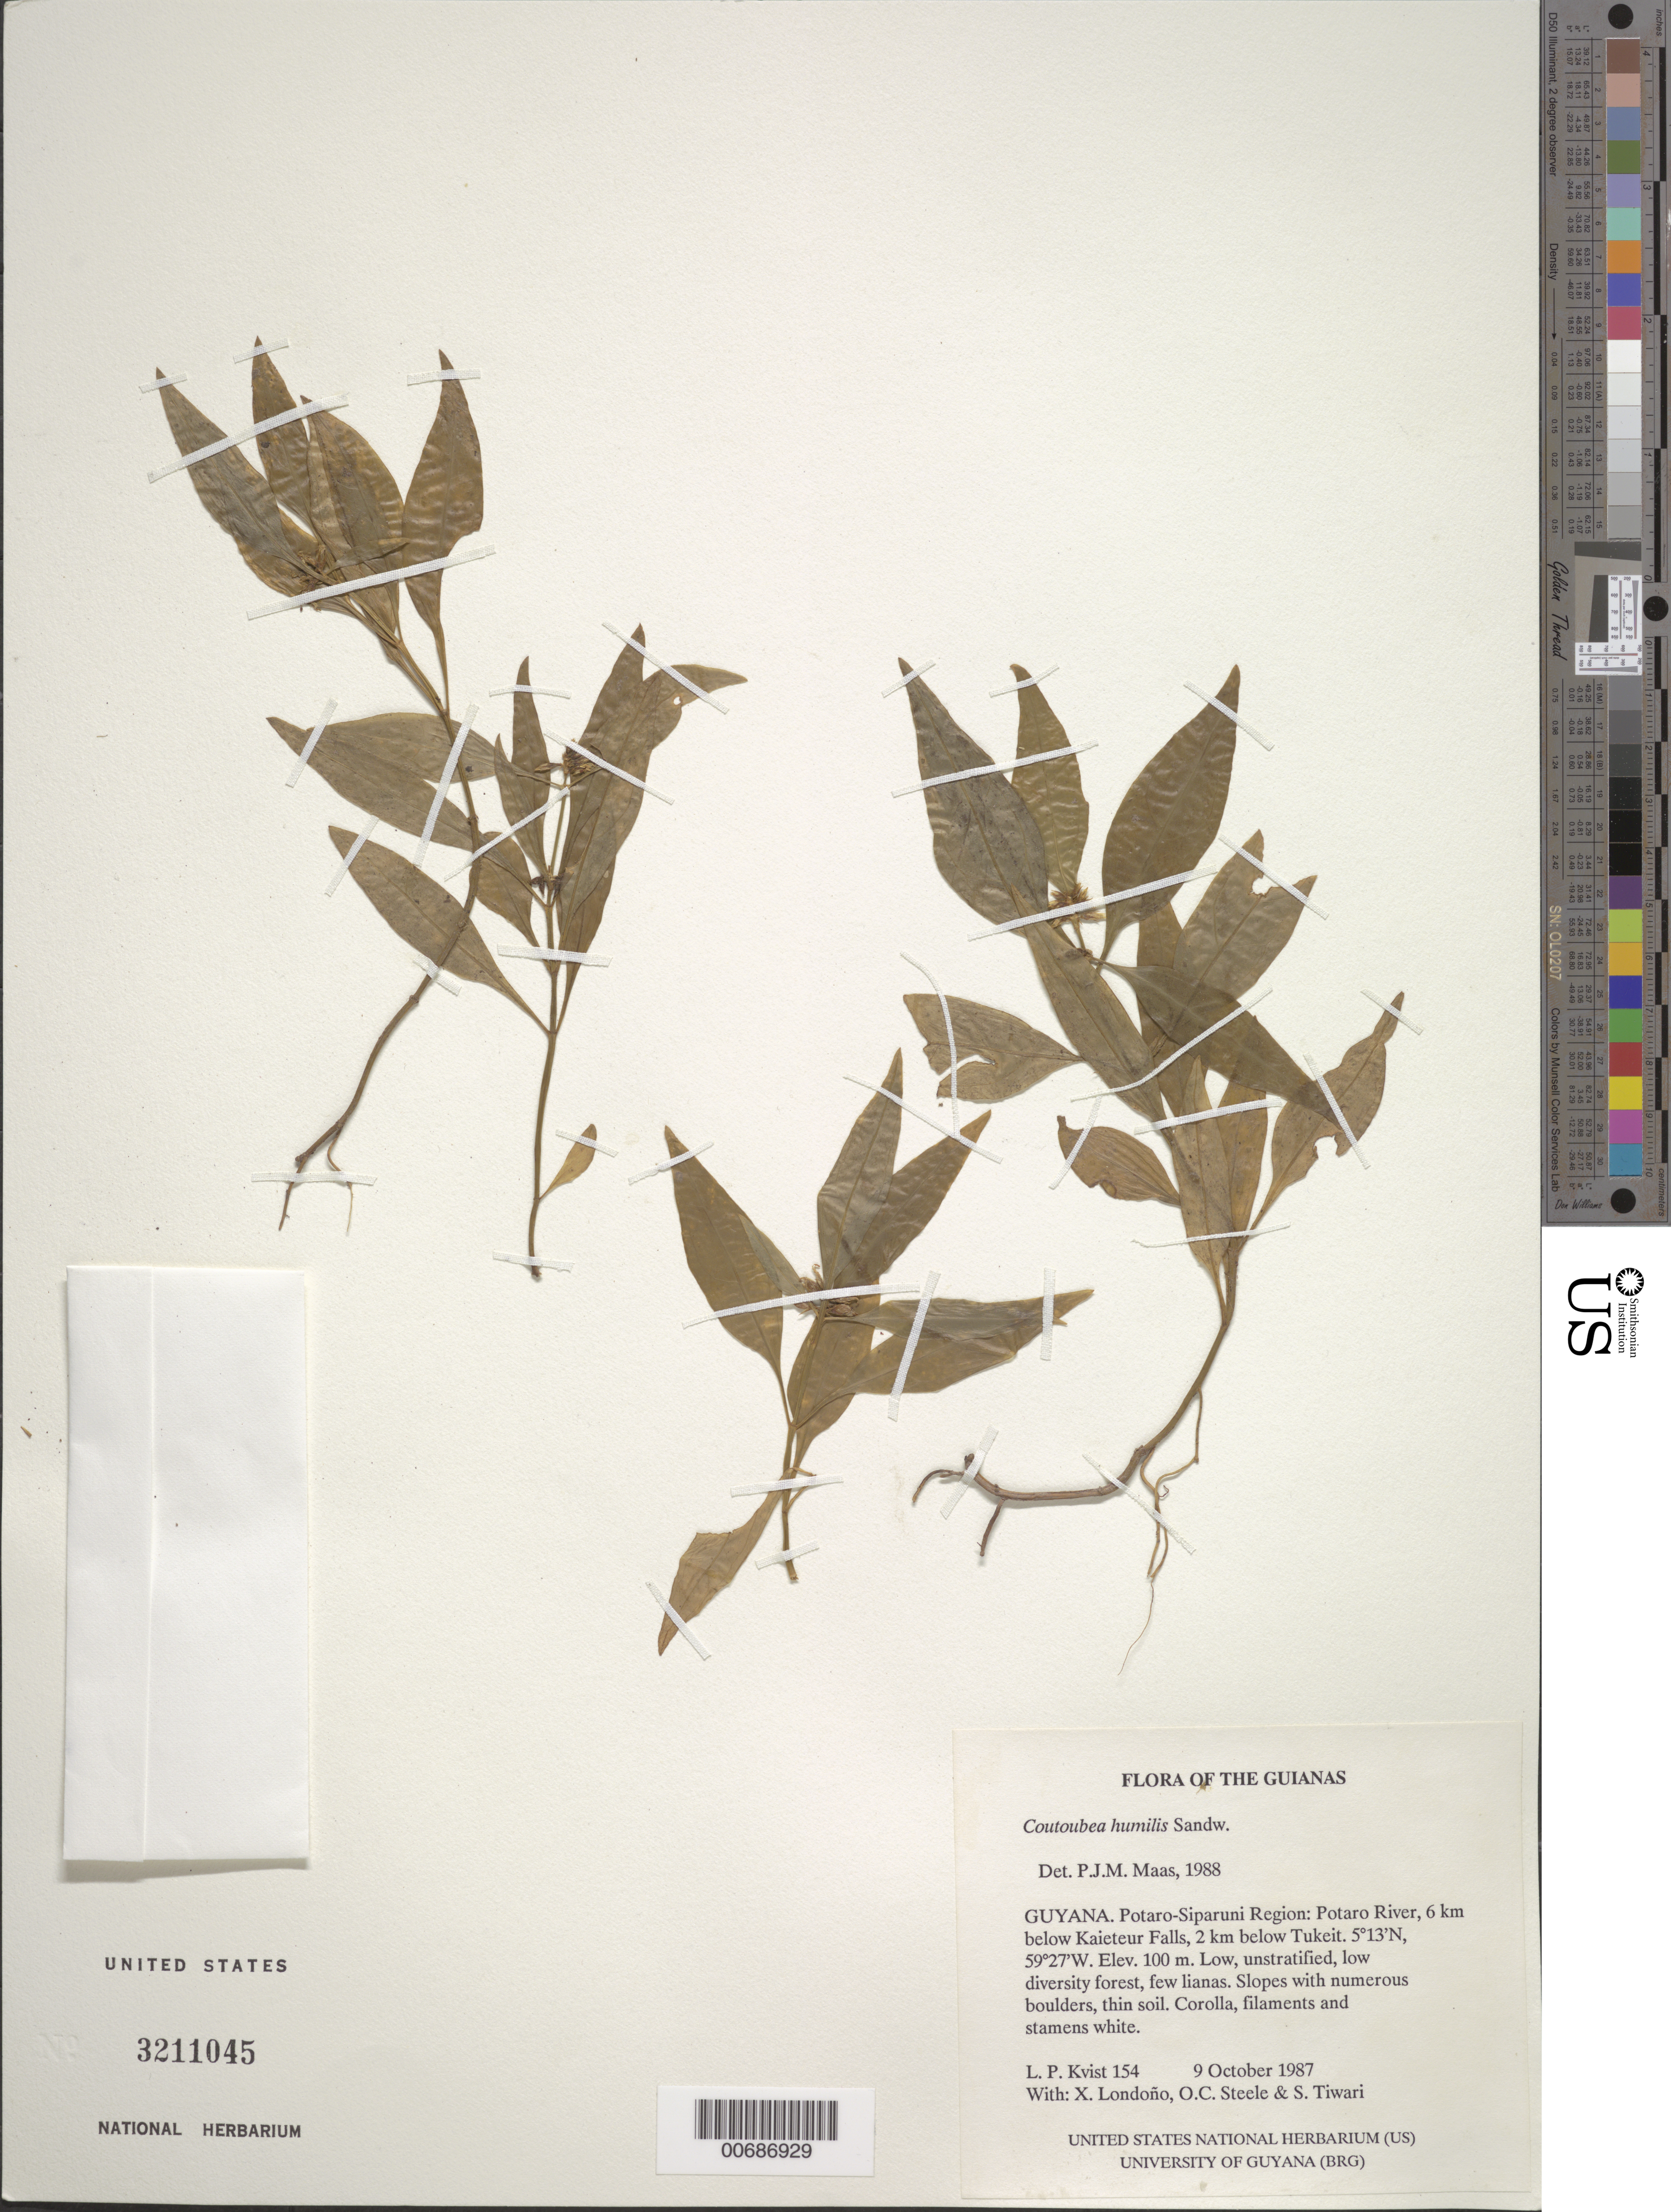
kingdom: Plantae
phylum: Tracheophyta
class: Magnoliopsida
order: Gentianales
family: Gentianaceae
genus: Coutoubea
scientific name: Coutoubea humilis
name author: Sandwith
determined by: Maas, Paul J. M.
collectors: L. P. Kvist, X. Londoño, O. C. Steele & S. Tiwari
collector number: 154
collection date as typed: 9 October 1987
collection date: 1987-10-09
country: Guyana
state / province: Potaro-Siparuni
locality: Potaro River, 6 km below Kaieteur Falls, 2 km below Tukeit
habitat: Low, unstratified, low diversity forest, few lianas. Slopes with numerous boulders, thin soil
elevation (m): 100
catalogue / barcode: US 3211045